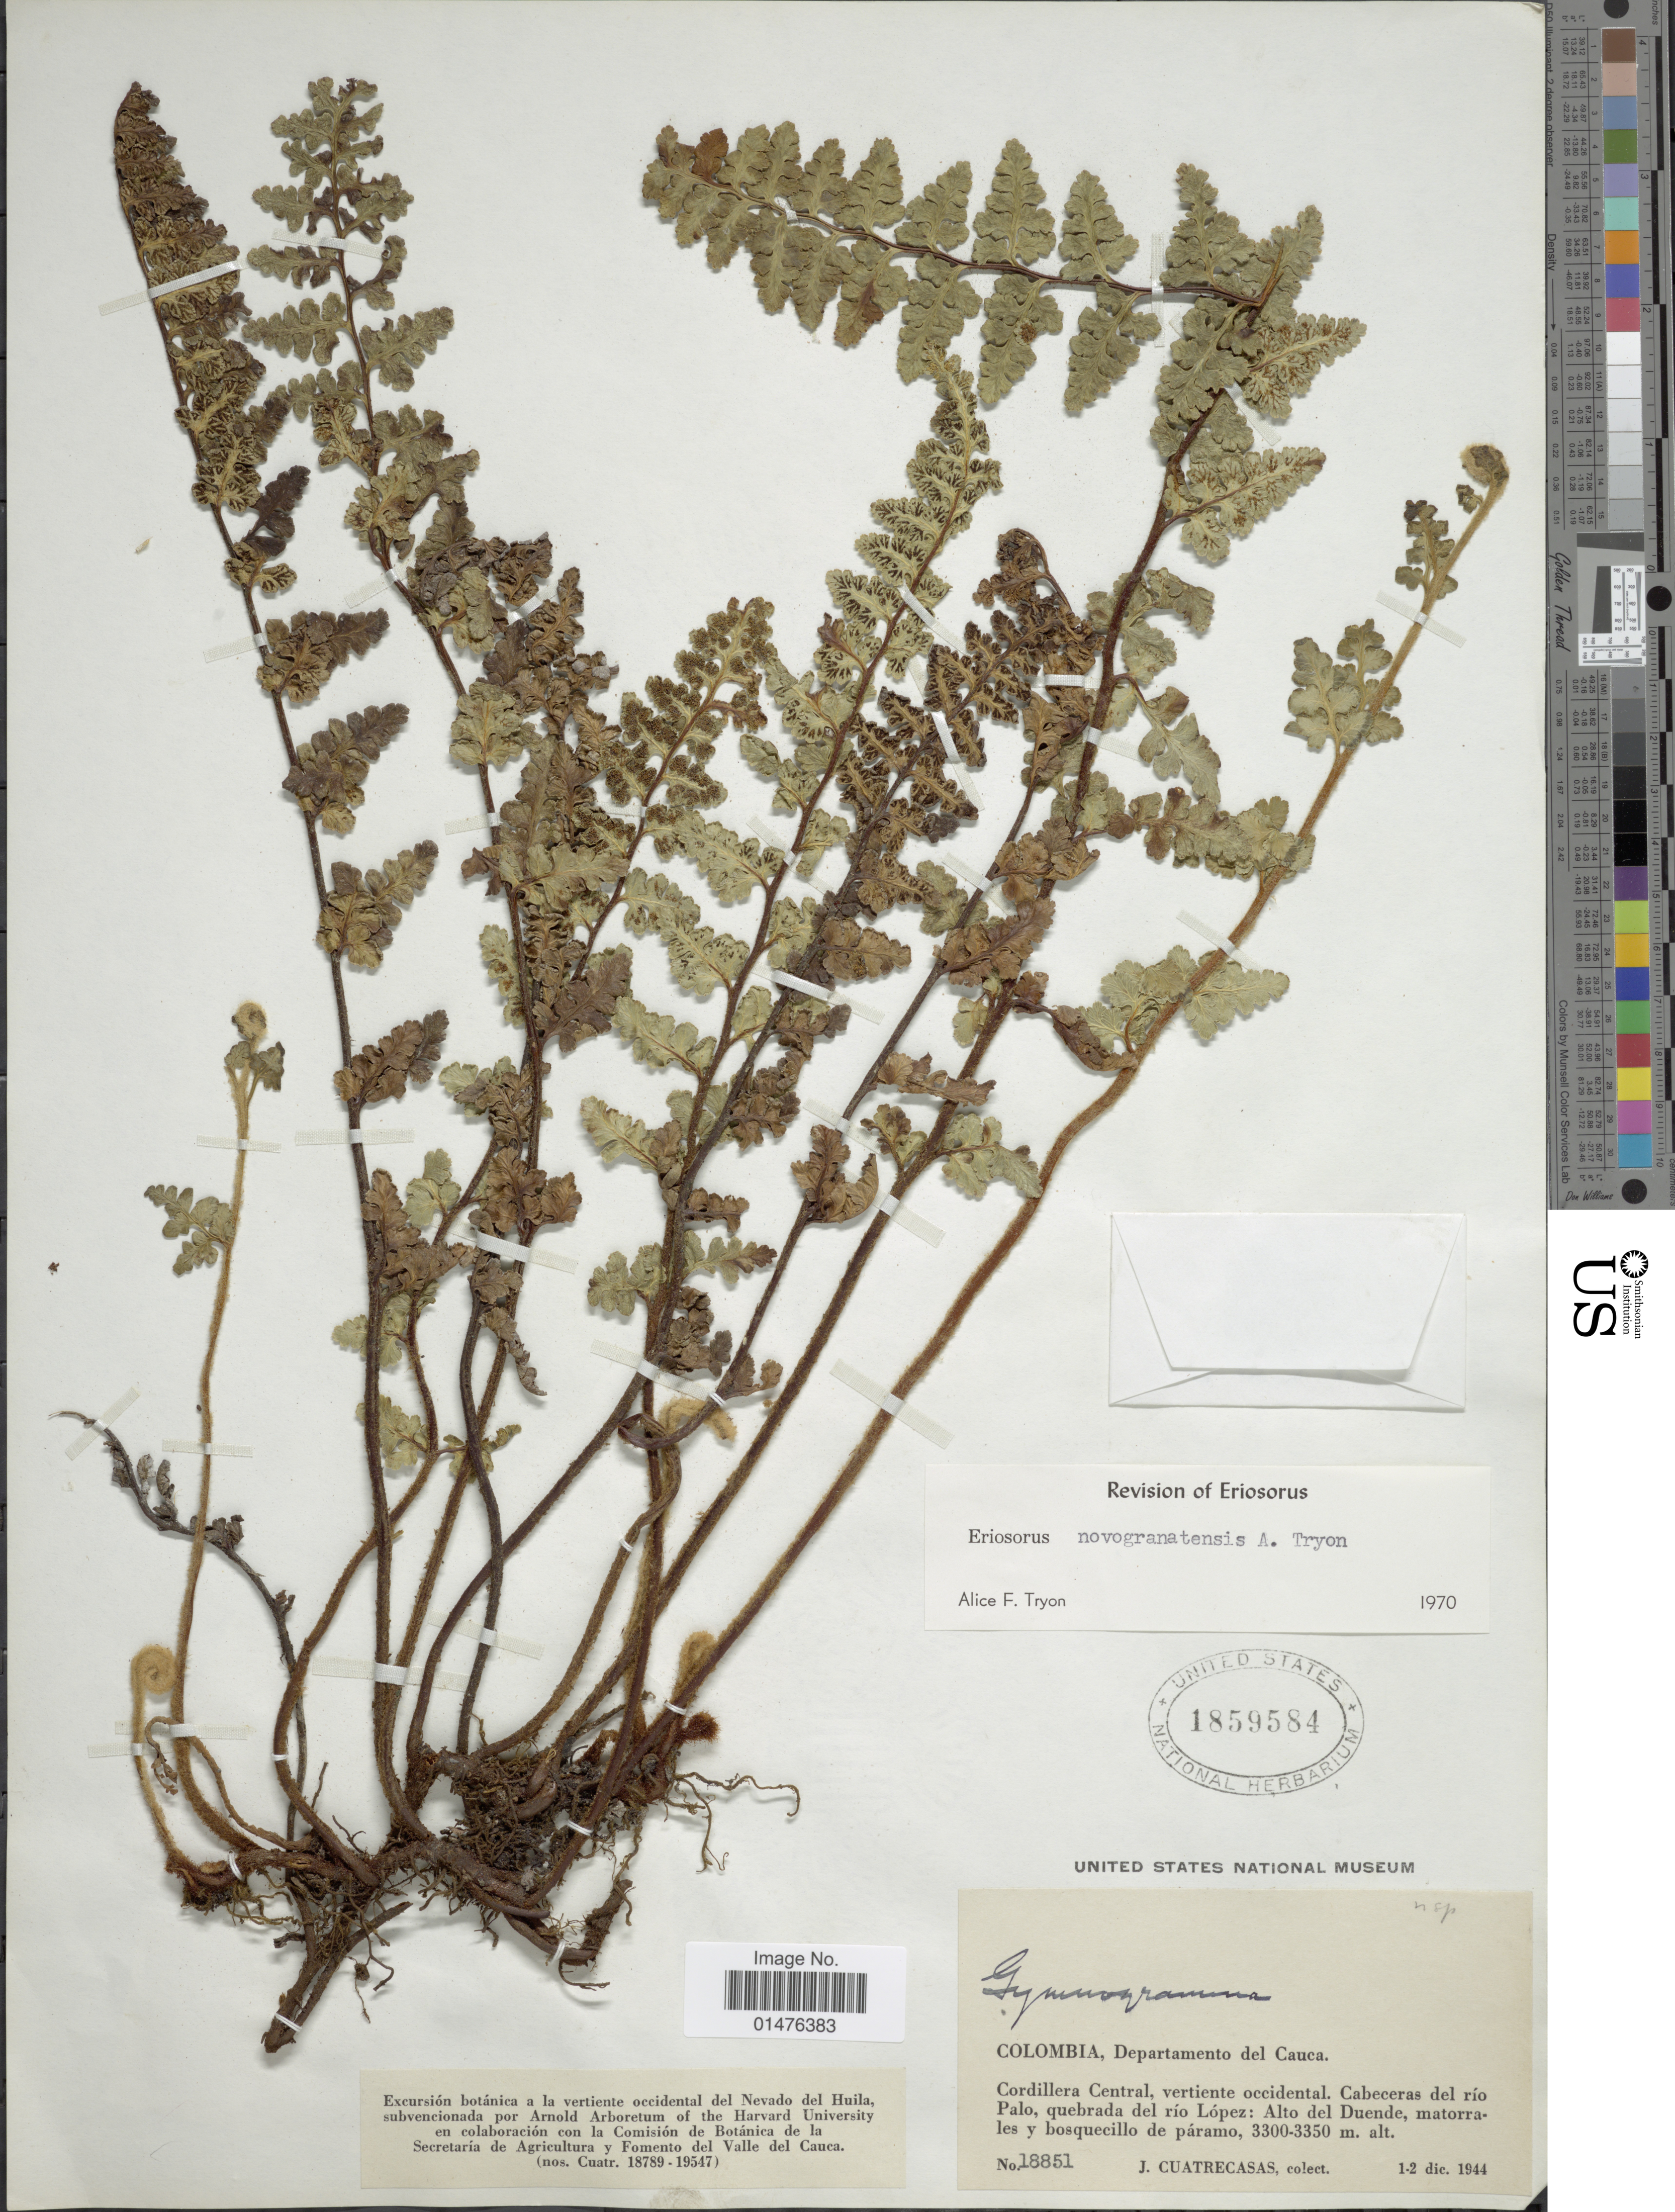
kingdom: Plantae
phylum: Tracheophyta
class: Polypodiopsida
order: Polypodiales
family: Pteridaceae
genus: Jamesonia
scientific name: Jamesonia novogranatensis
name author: (A.F. Tryon) Christenh.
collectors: J. Cuatrecasas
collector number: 18851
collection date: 1944-12-01/1944-12-02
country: Colombia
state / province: Cauca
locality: Departamento del Cauca. Cordillera Central, vertiente occidental. Cabeceras del río Palo, quebrada del río López: Alto del Duende, matorrales y bosquecillo de páramo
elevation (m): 3300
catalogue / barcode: US 1859584